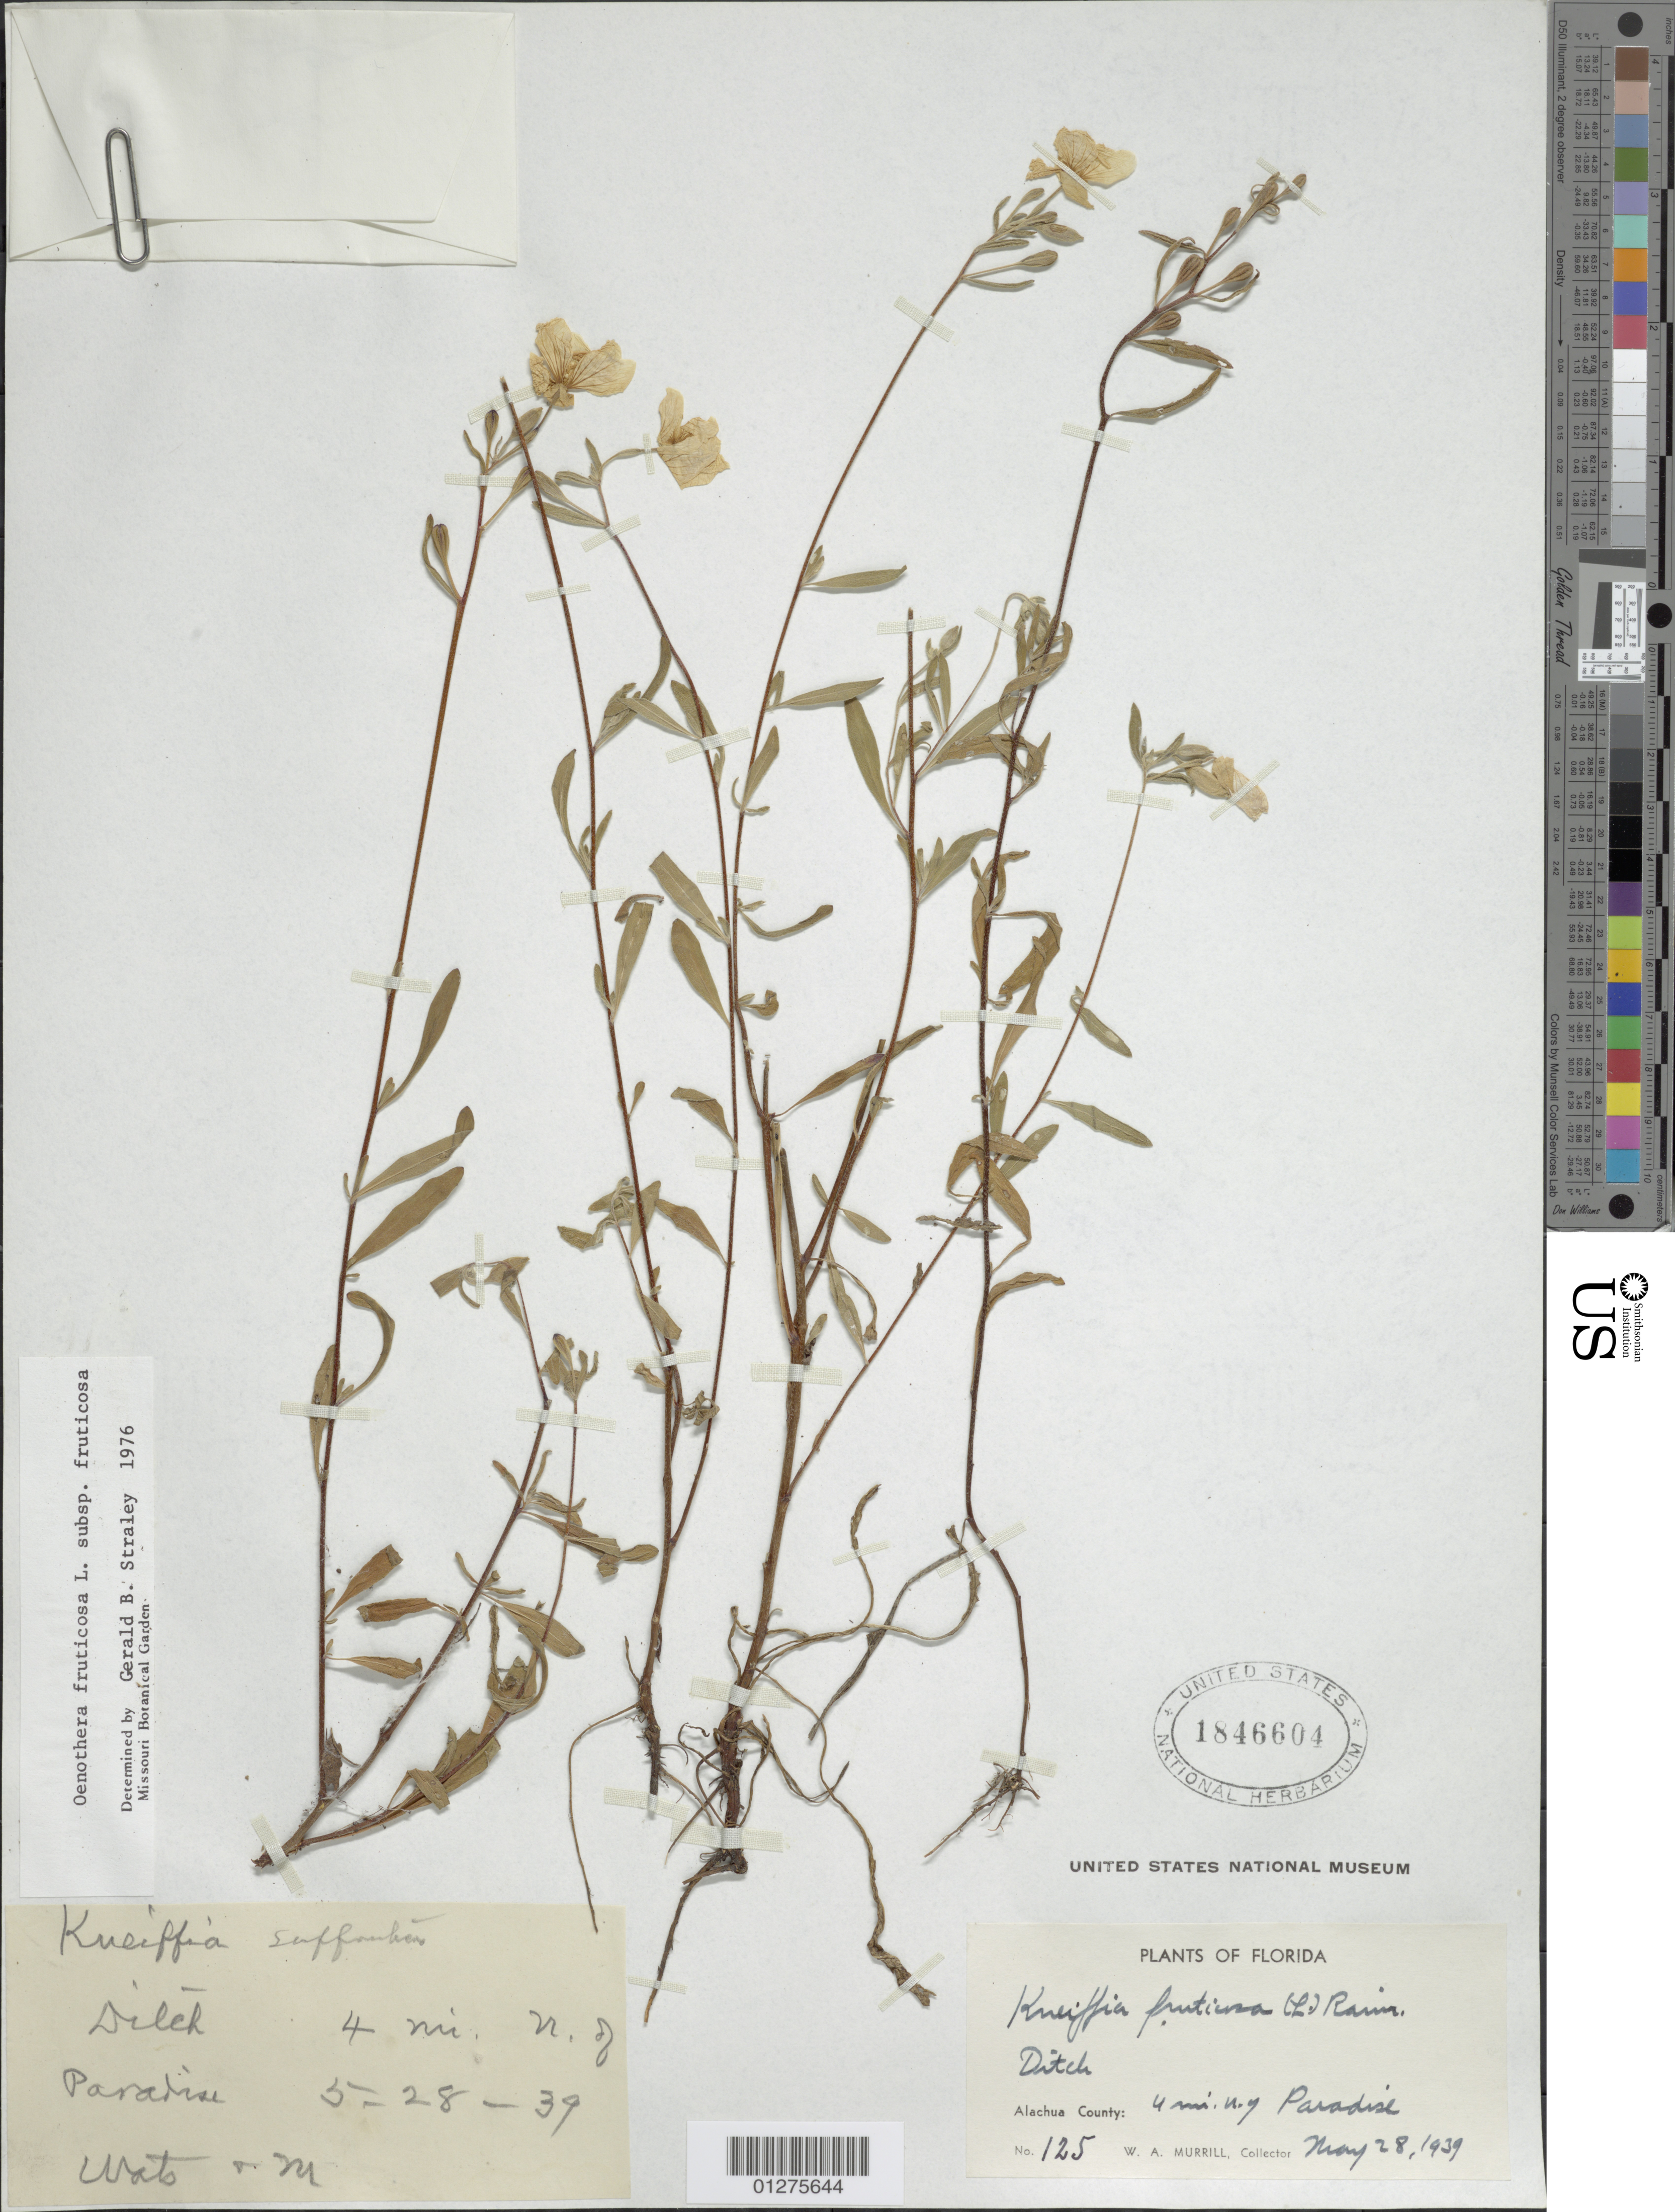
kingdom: Plantae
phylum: Tracheophyta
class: Magnoliopsida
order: Myrtales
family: Onagraceae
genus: Oenothera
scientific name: Oenothera fruticosa subsp. fruticosa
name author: L.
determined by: Straley, G. B.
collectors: W. A. Murrill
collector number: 125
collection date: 1939-05-28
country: United States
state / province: Florida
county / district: Alachua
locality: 4 mile N. of Paradise.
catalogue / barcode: US 1846604